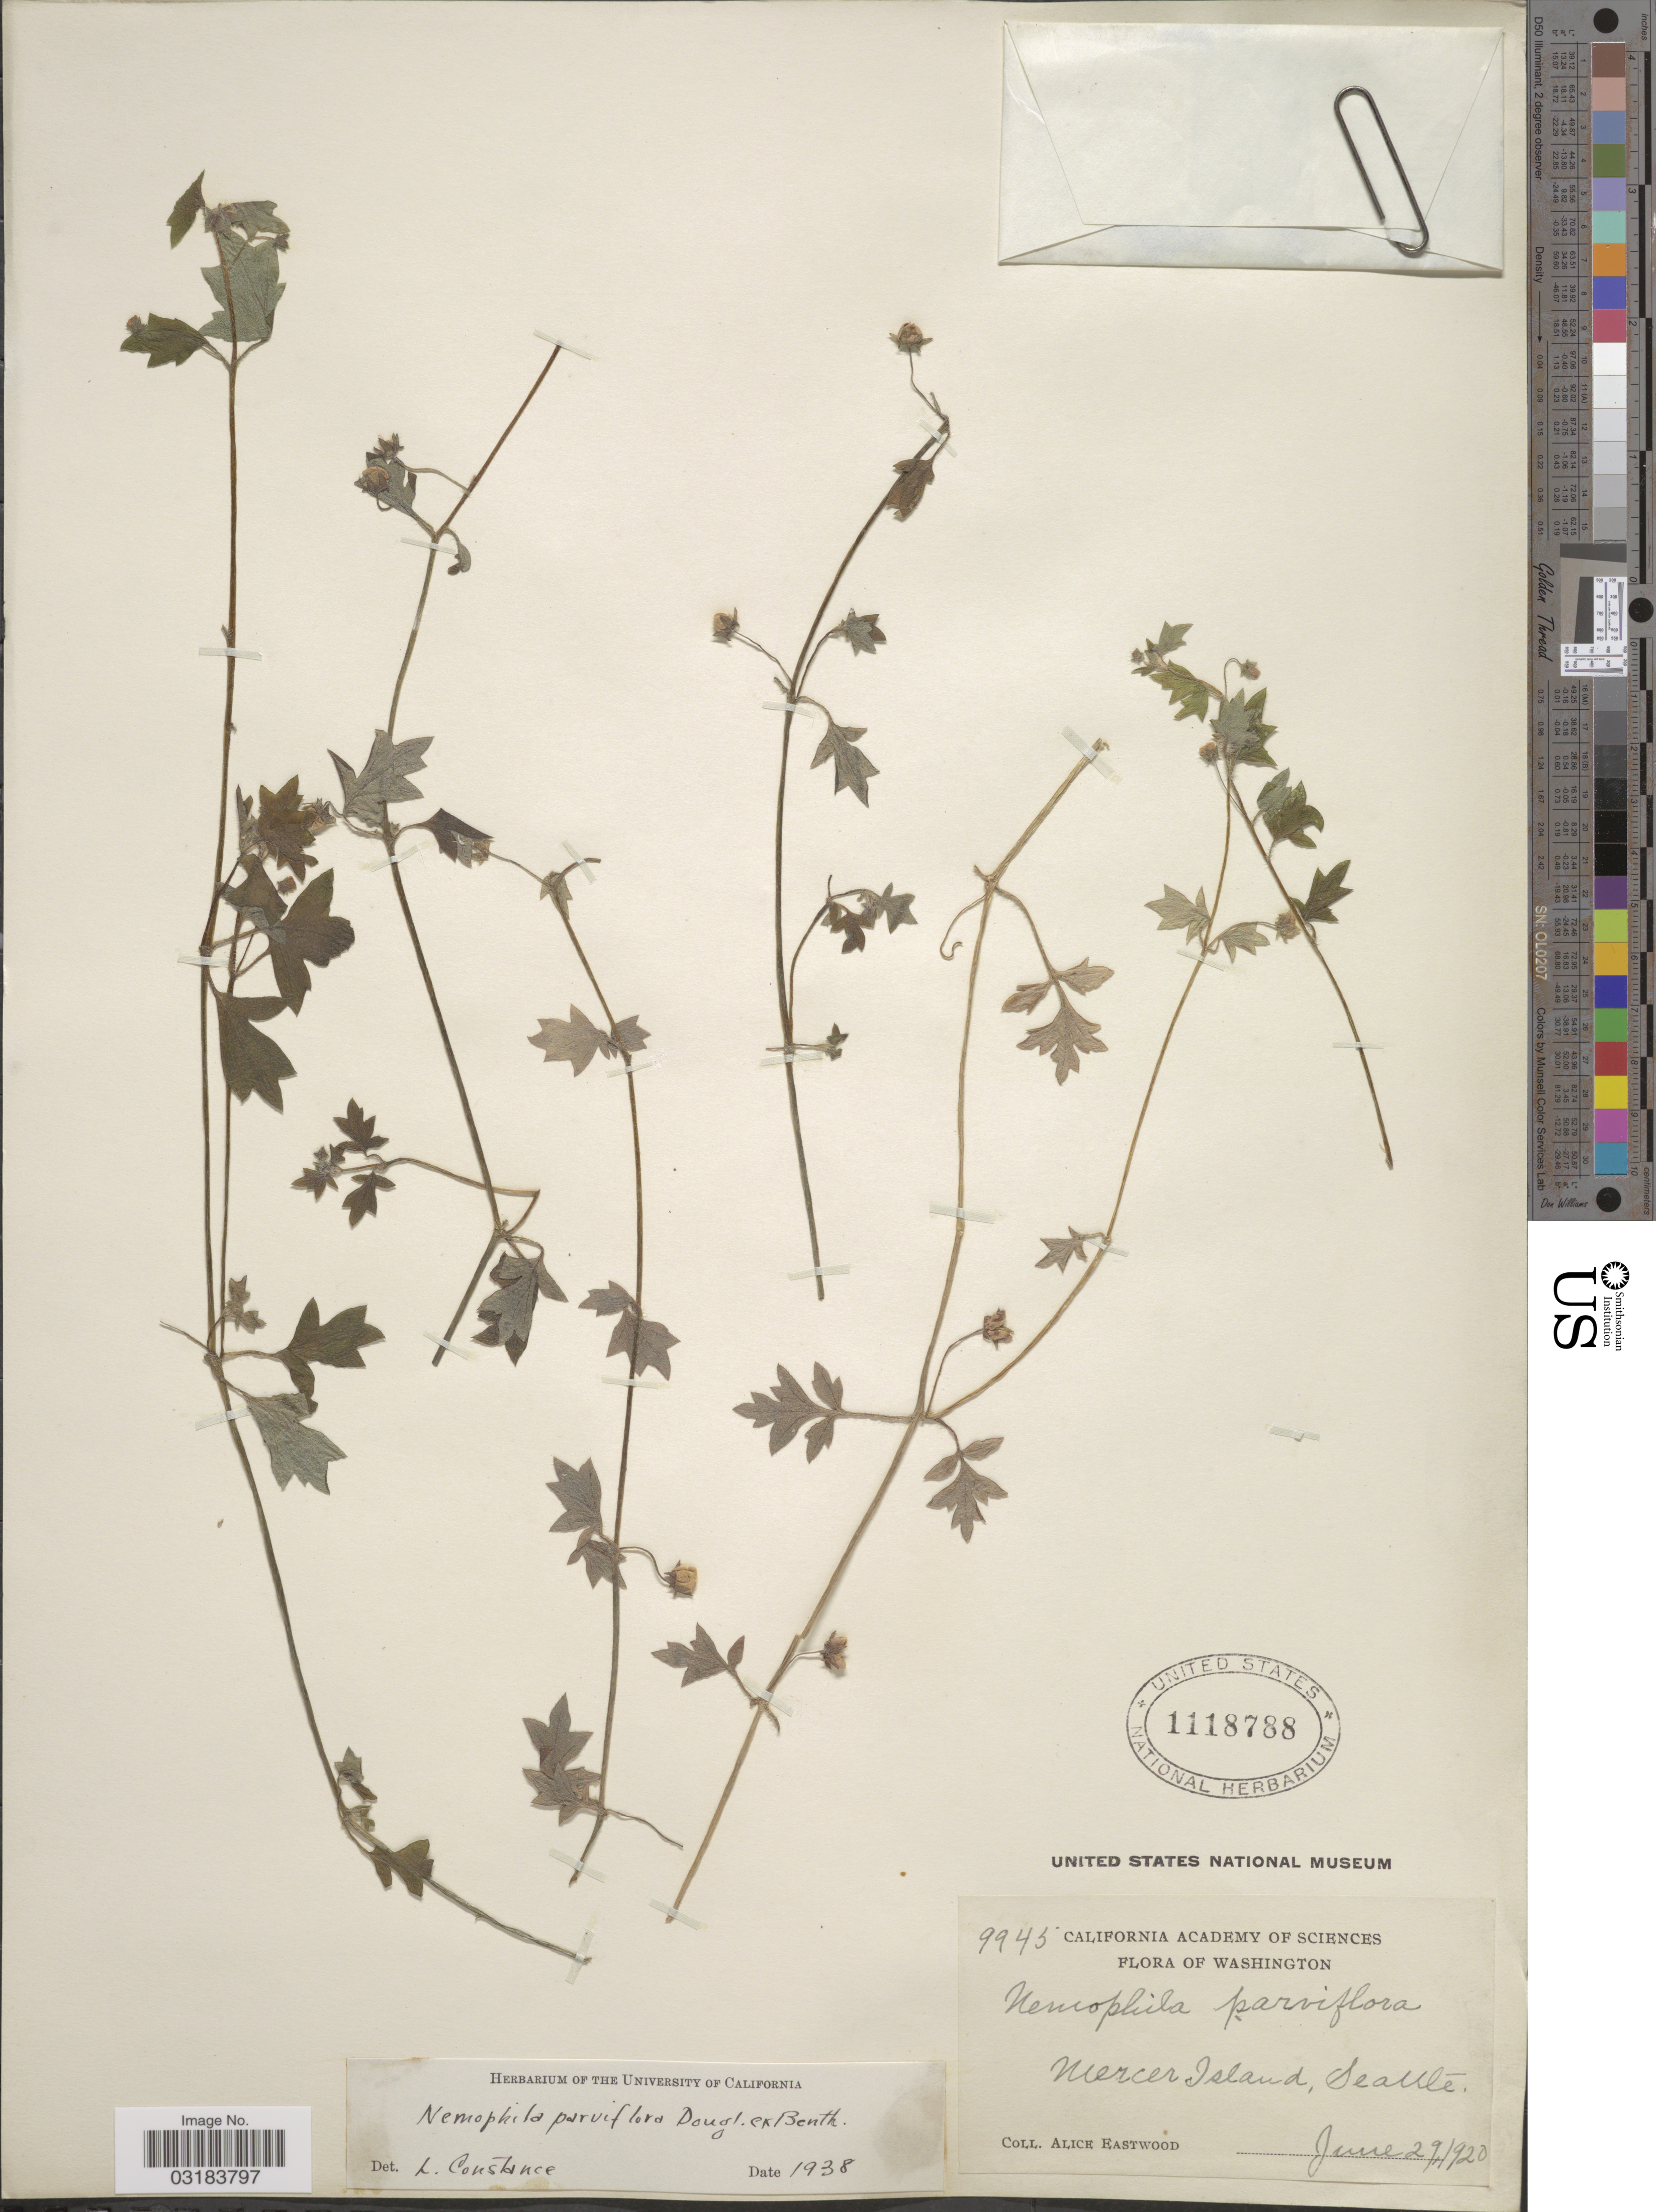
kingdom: Plantae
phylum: Tracheophyta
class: Magnoliopsida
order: Boraginales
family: Hydrophyllaceae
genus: Nemophila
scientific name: Nemophila parviflora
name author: Douglas ex Benth.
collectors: A. Eastwood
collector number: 9945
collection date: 1920-06-29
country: United States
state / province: Washington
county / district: King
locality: Mercer Island, Seattle.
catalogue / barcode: US 1118788